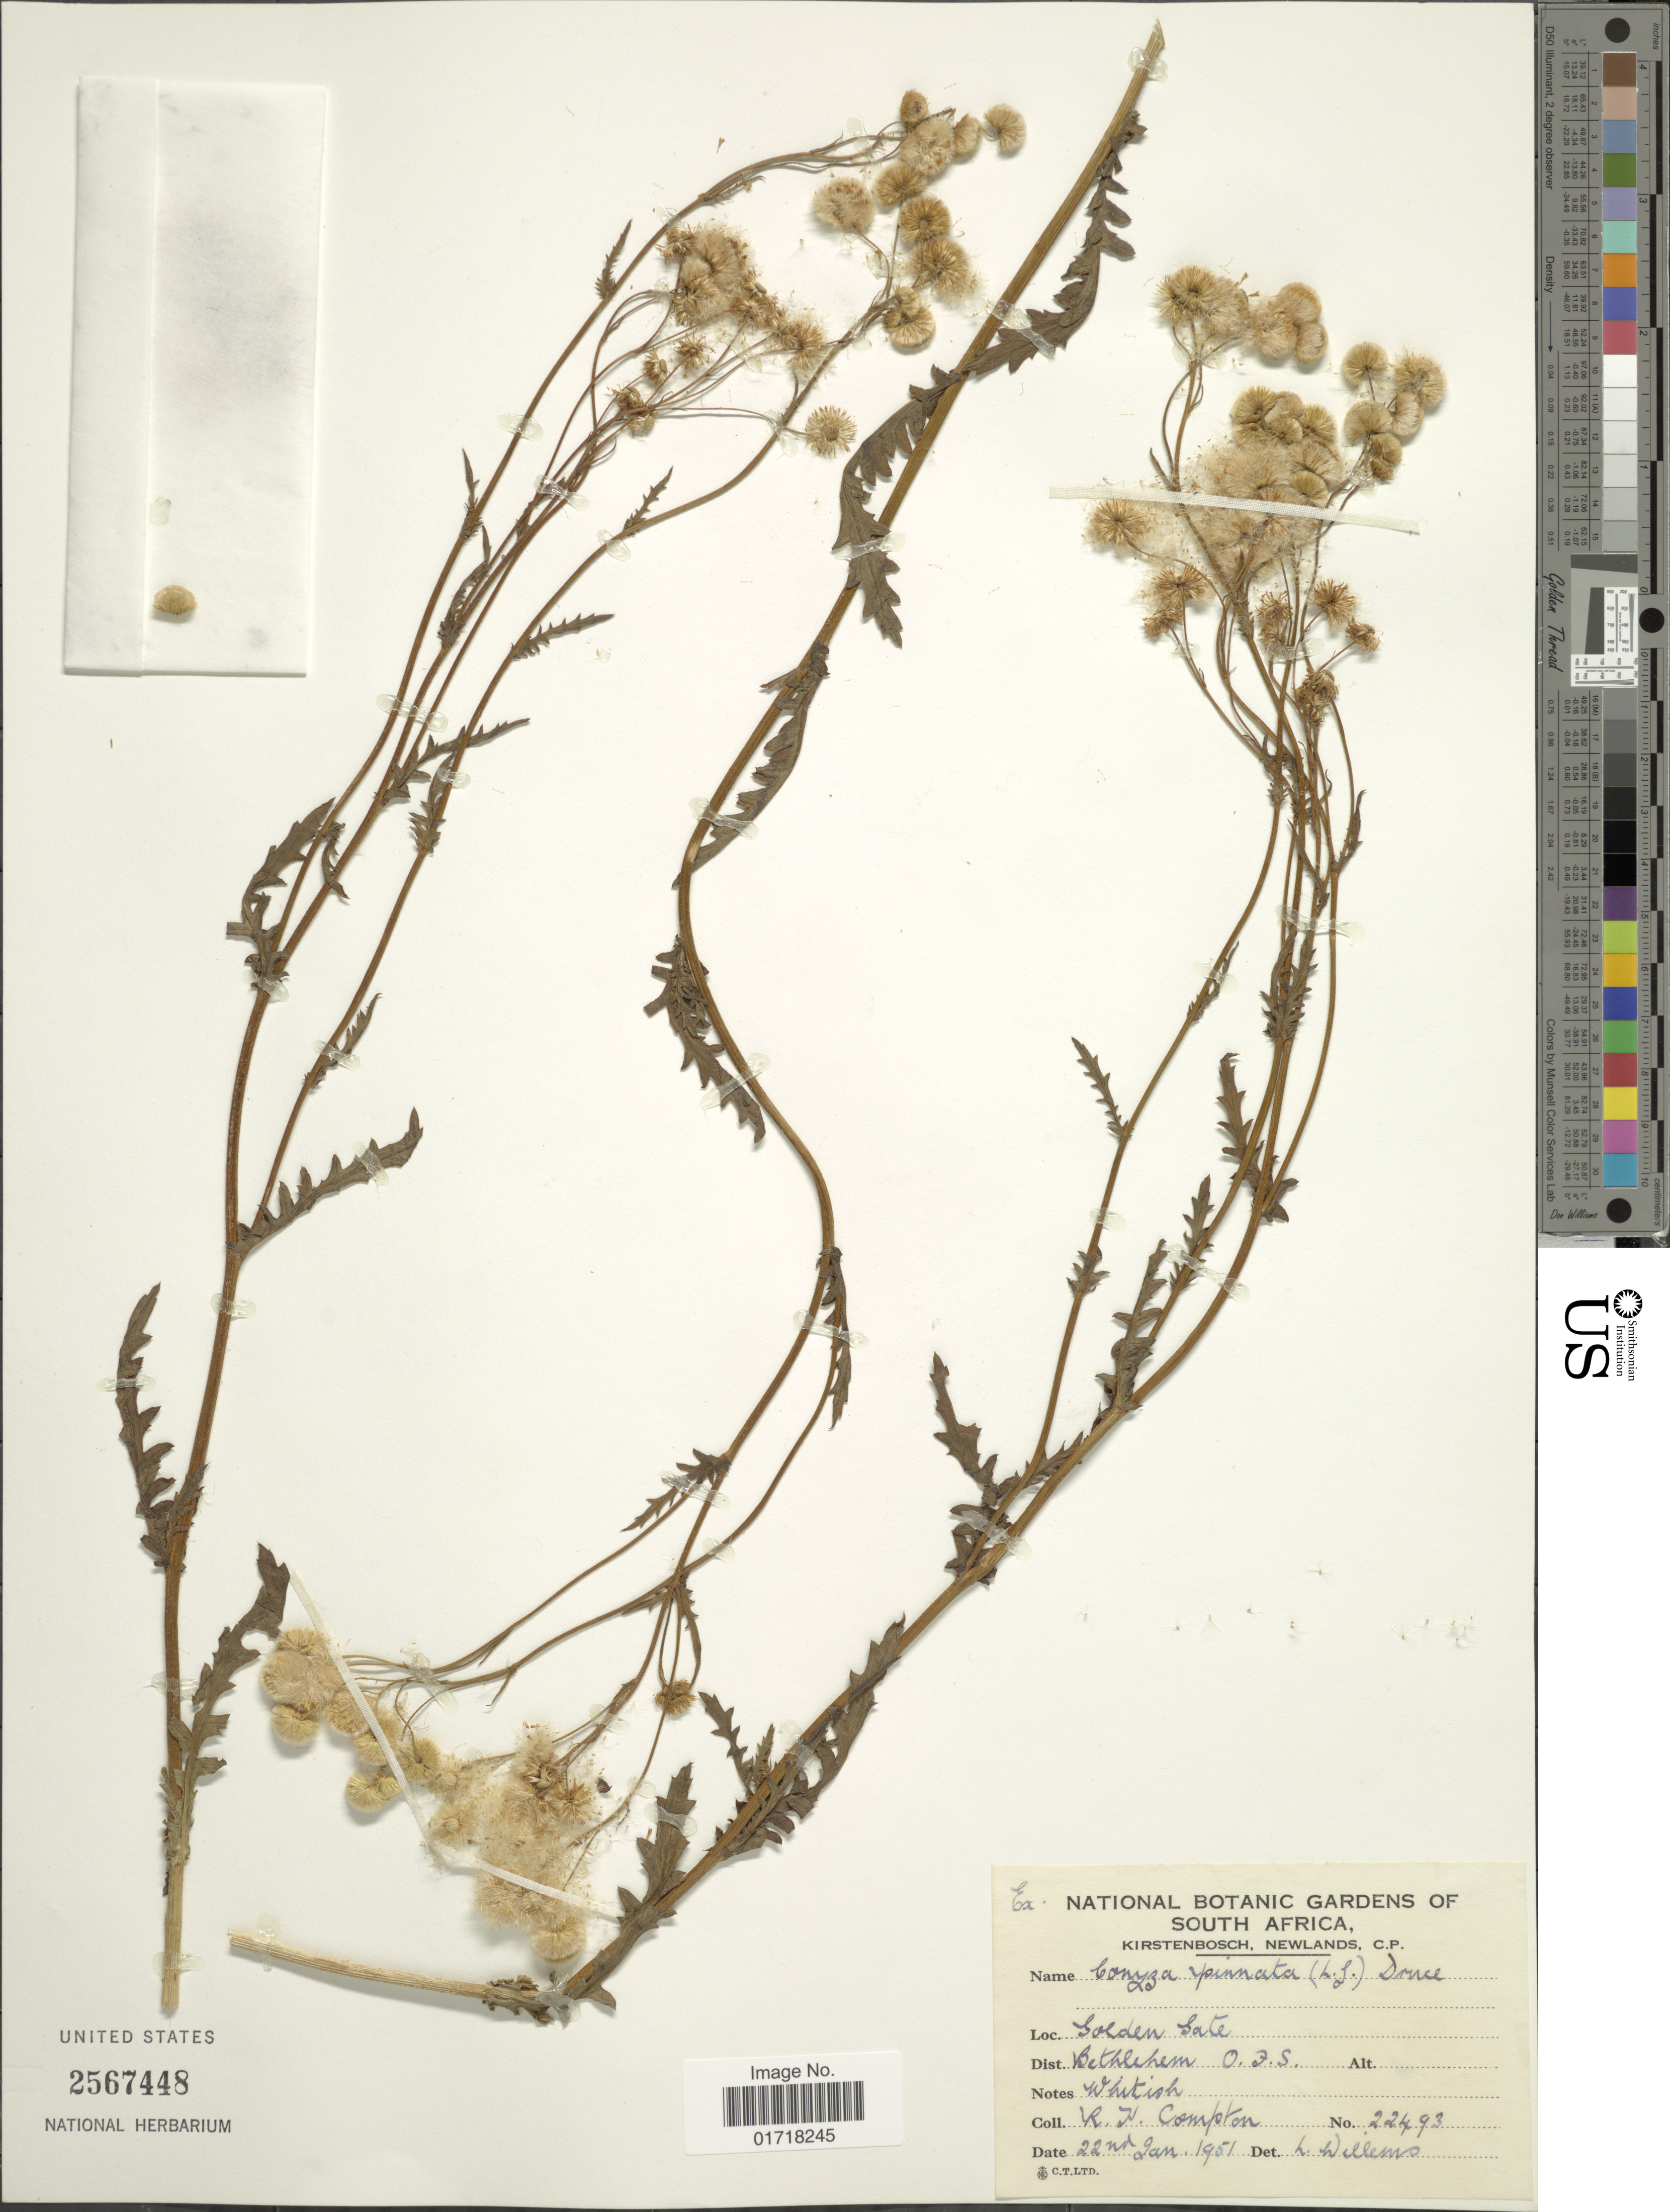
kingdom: Plantae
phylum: Tracheophyta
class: Magnoliopsida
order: Asterales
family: Asteraceae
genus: Conyza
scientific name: Conyza pinnata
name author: (L. f.) Kuntze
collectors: R. H. Compton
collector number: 22493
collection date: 1951-01-22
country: South Africa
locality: Kirstenbosch, Newlands, C. P. Golden Gate, Dist. Bethlehem O.F.S.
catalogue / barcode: US 2567448